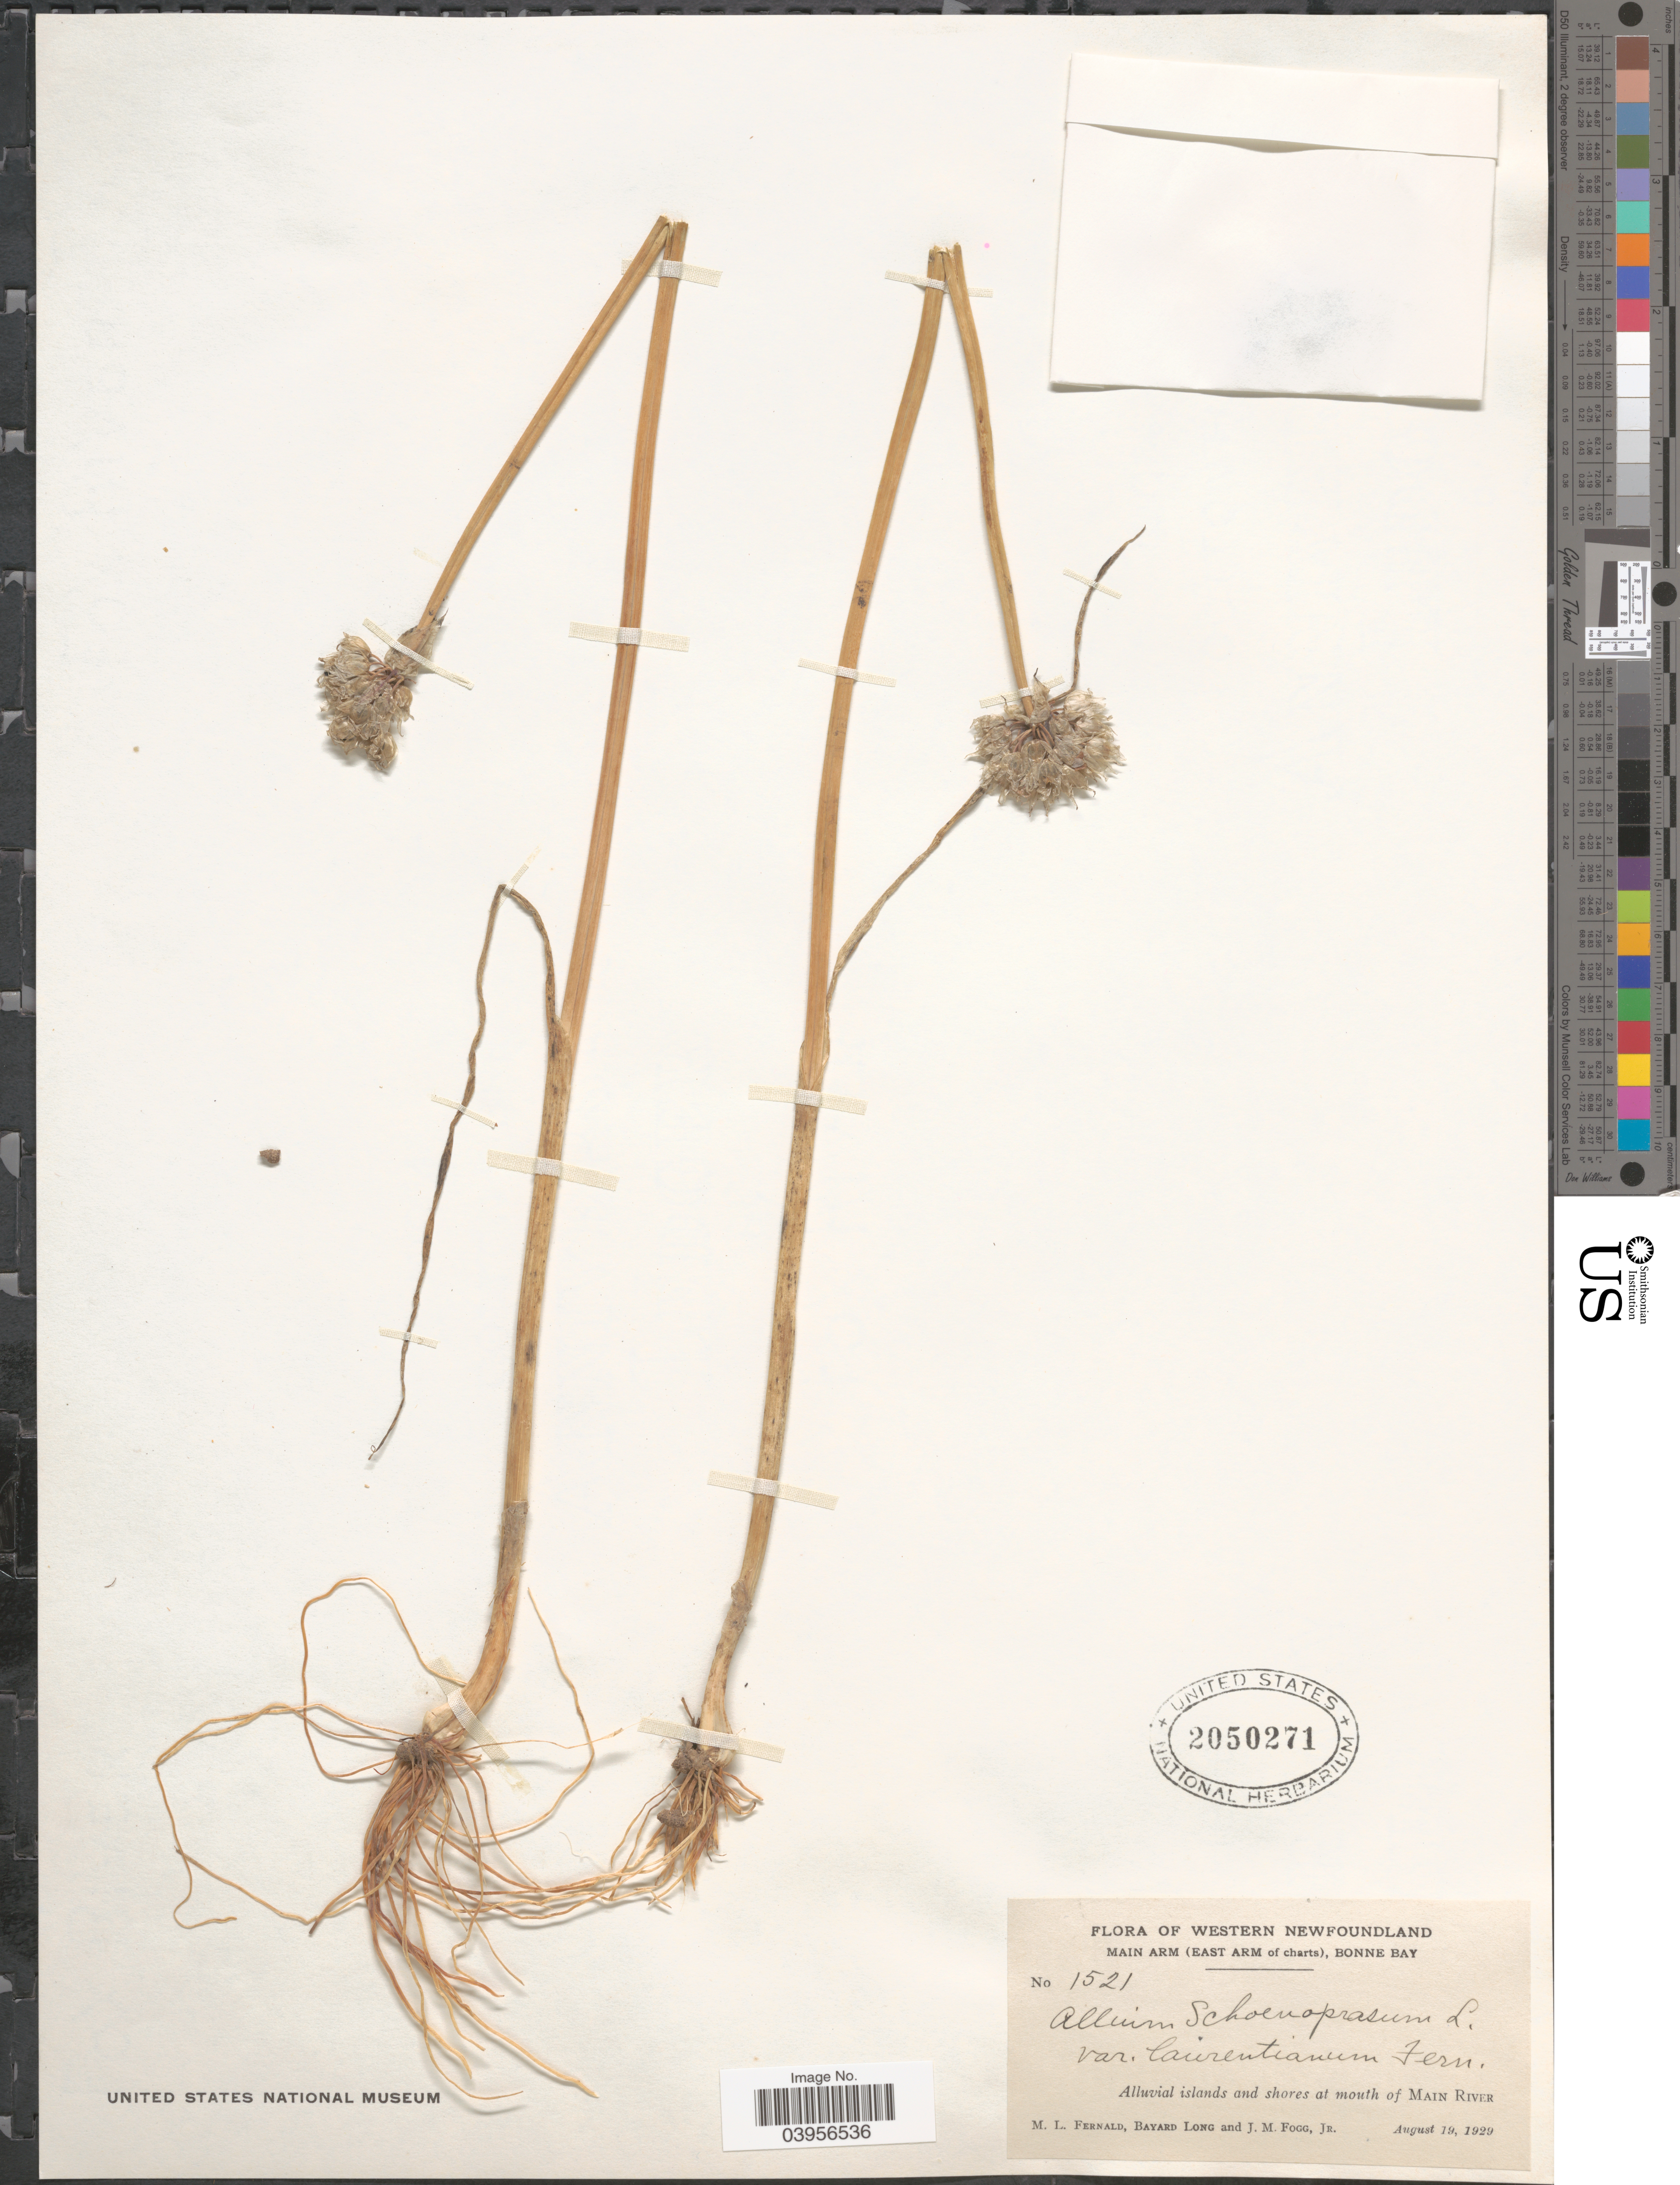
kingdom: Plantae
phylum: Tracheophyta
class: Liliopsida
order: Asparagales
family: Amaryllidaceae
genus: Allium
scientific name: Allium schoenoprasum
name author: L.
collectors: M. L. Fernald, B. Long & J. Fogg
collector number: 1521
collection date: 1929-08-19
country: Canada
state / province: Newfoundland and Labrador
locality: Western Newfoundland. Main Arm (East Arm of charts), Bonne Bay. Alluvial islands and shores at mouth of Main River.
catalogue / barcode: US 2050271